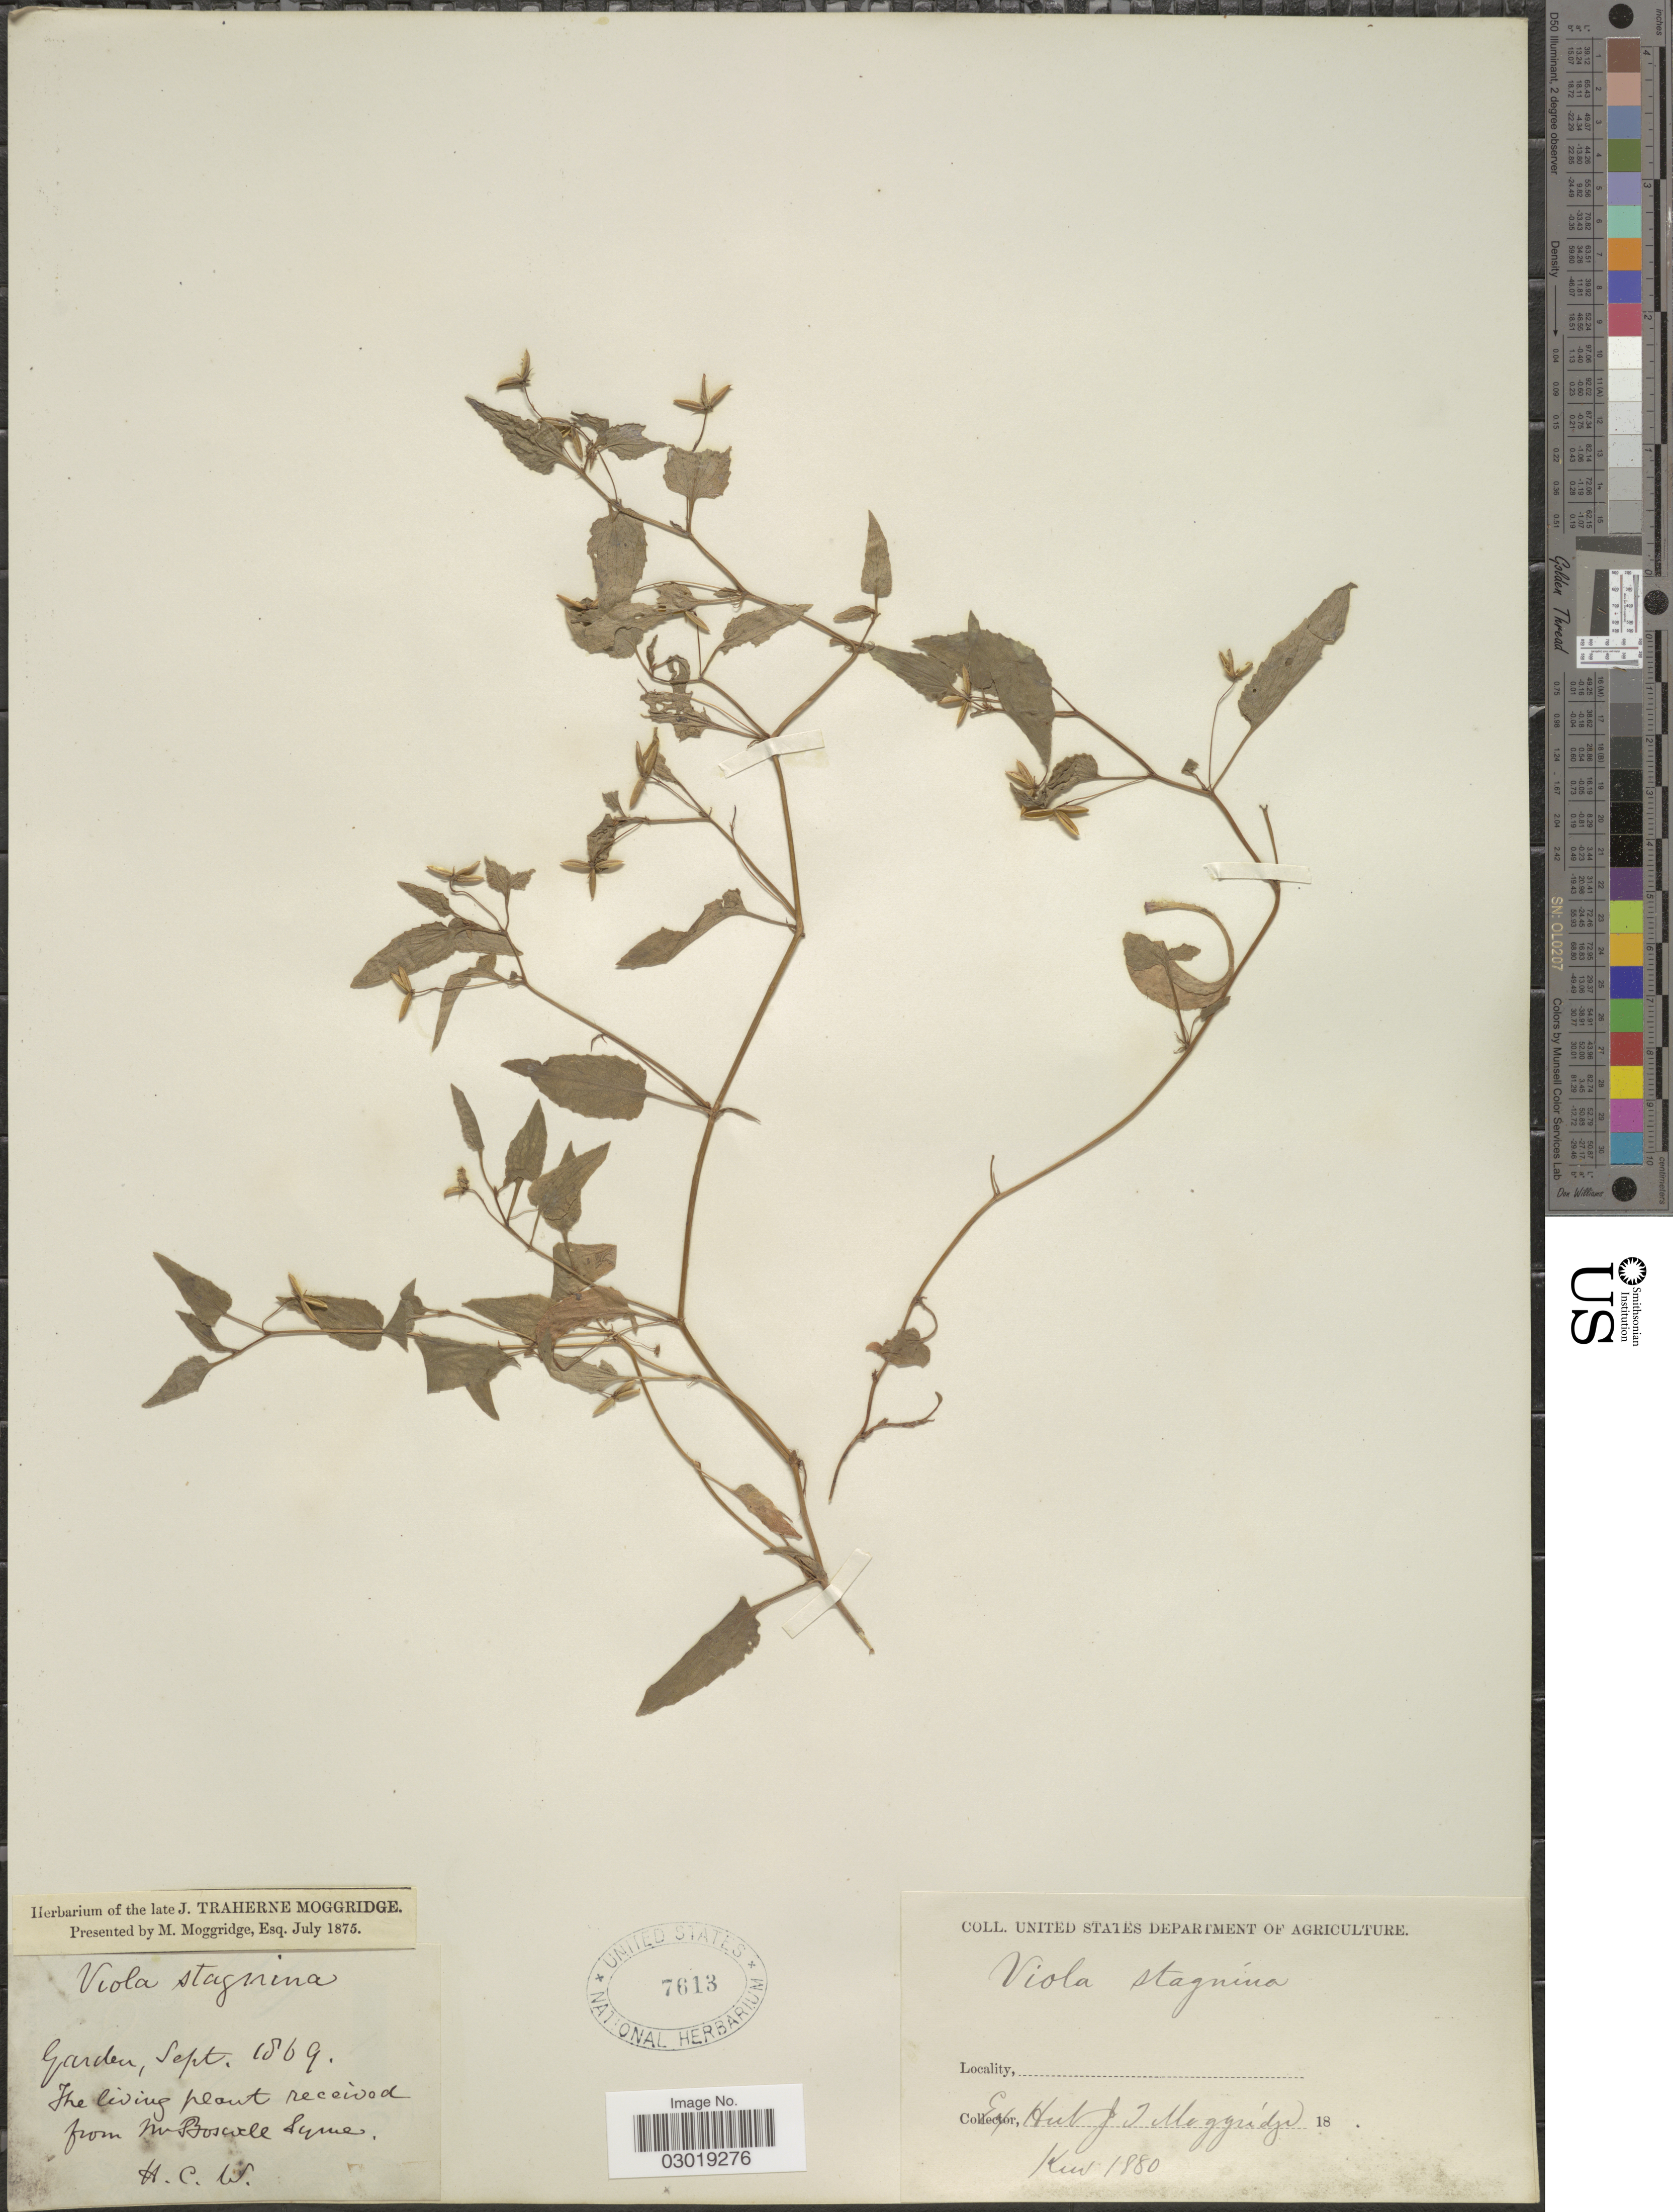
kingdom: Plantae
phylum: Tracheophyta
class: Magnoliopsida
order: Malpighiales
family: Violaceae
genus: Viola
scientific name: Viola stagnina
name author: Kit.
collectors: ex herb. J.T. Moggridge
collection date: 1869-09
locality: Garden.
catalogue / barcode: US 7613